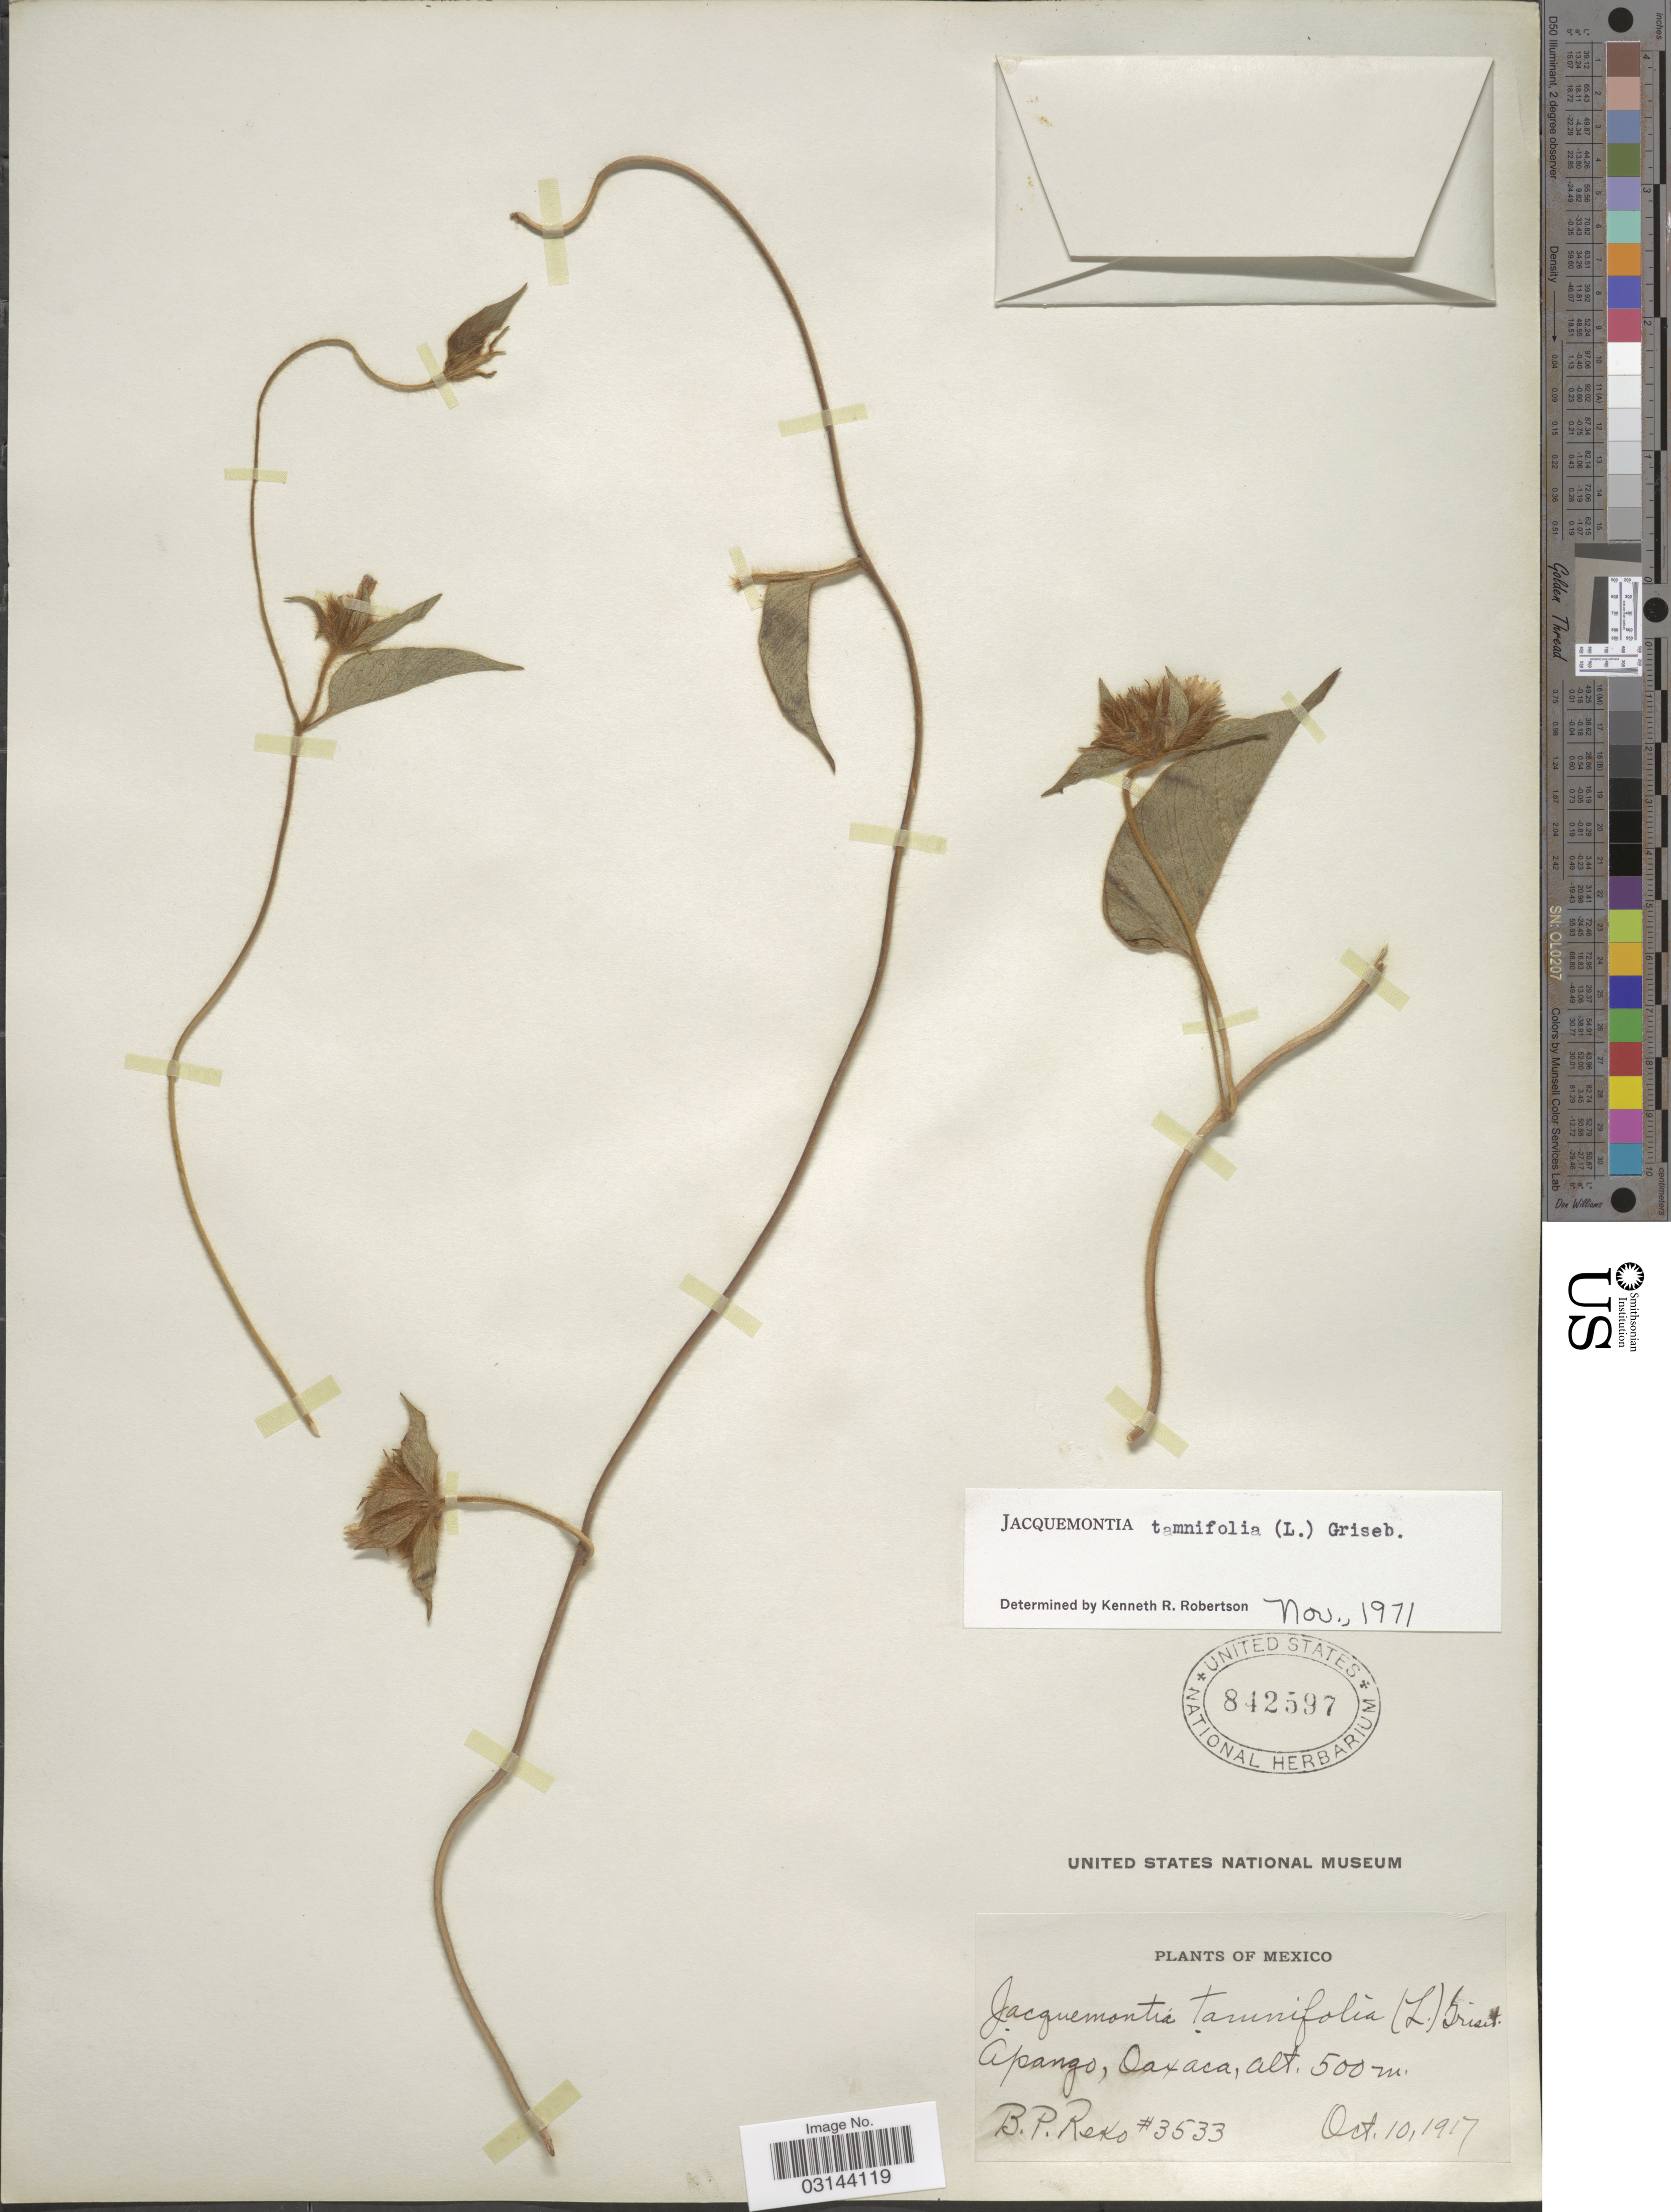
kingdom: Plantae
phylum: Tracheophyta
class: Magnoliopsida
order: Solanales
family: Convolvulaceae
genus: Jacquemontia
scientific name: Jacquemontia tamnifolia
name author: (L.) Griseb.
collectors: B. P. Reko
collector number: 3533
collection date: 1917-10-10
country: Mexico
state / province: Oaxaca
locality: Apango, Oaxaca.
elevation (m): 500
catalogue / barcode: US 842597